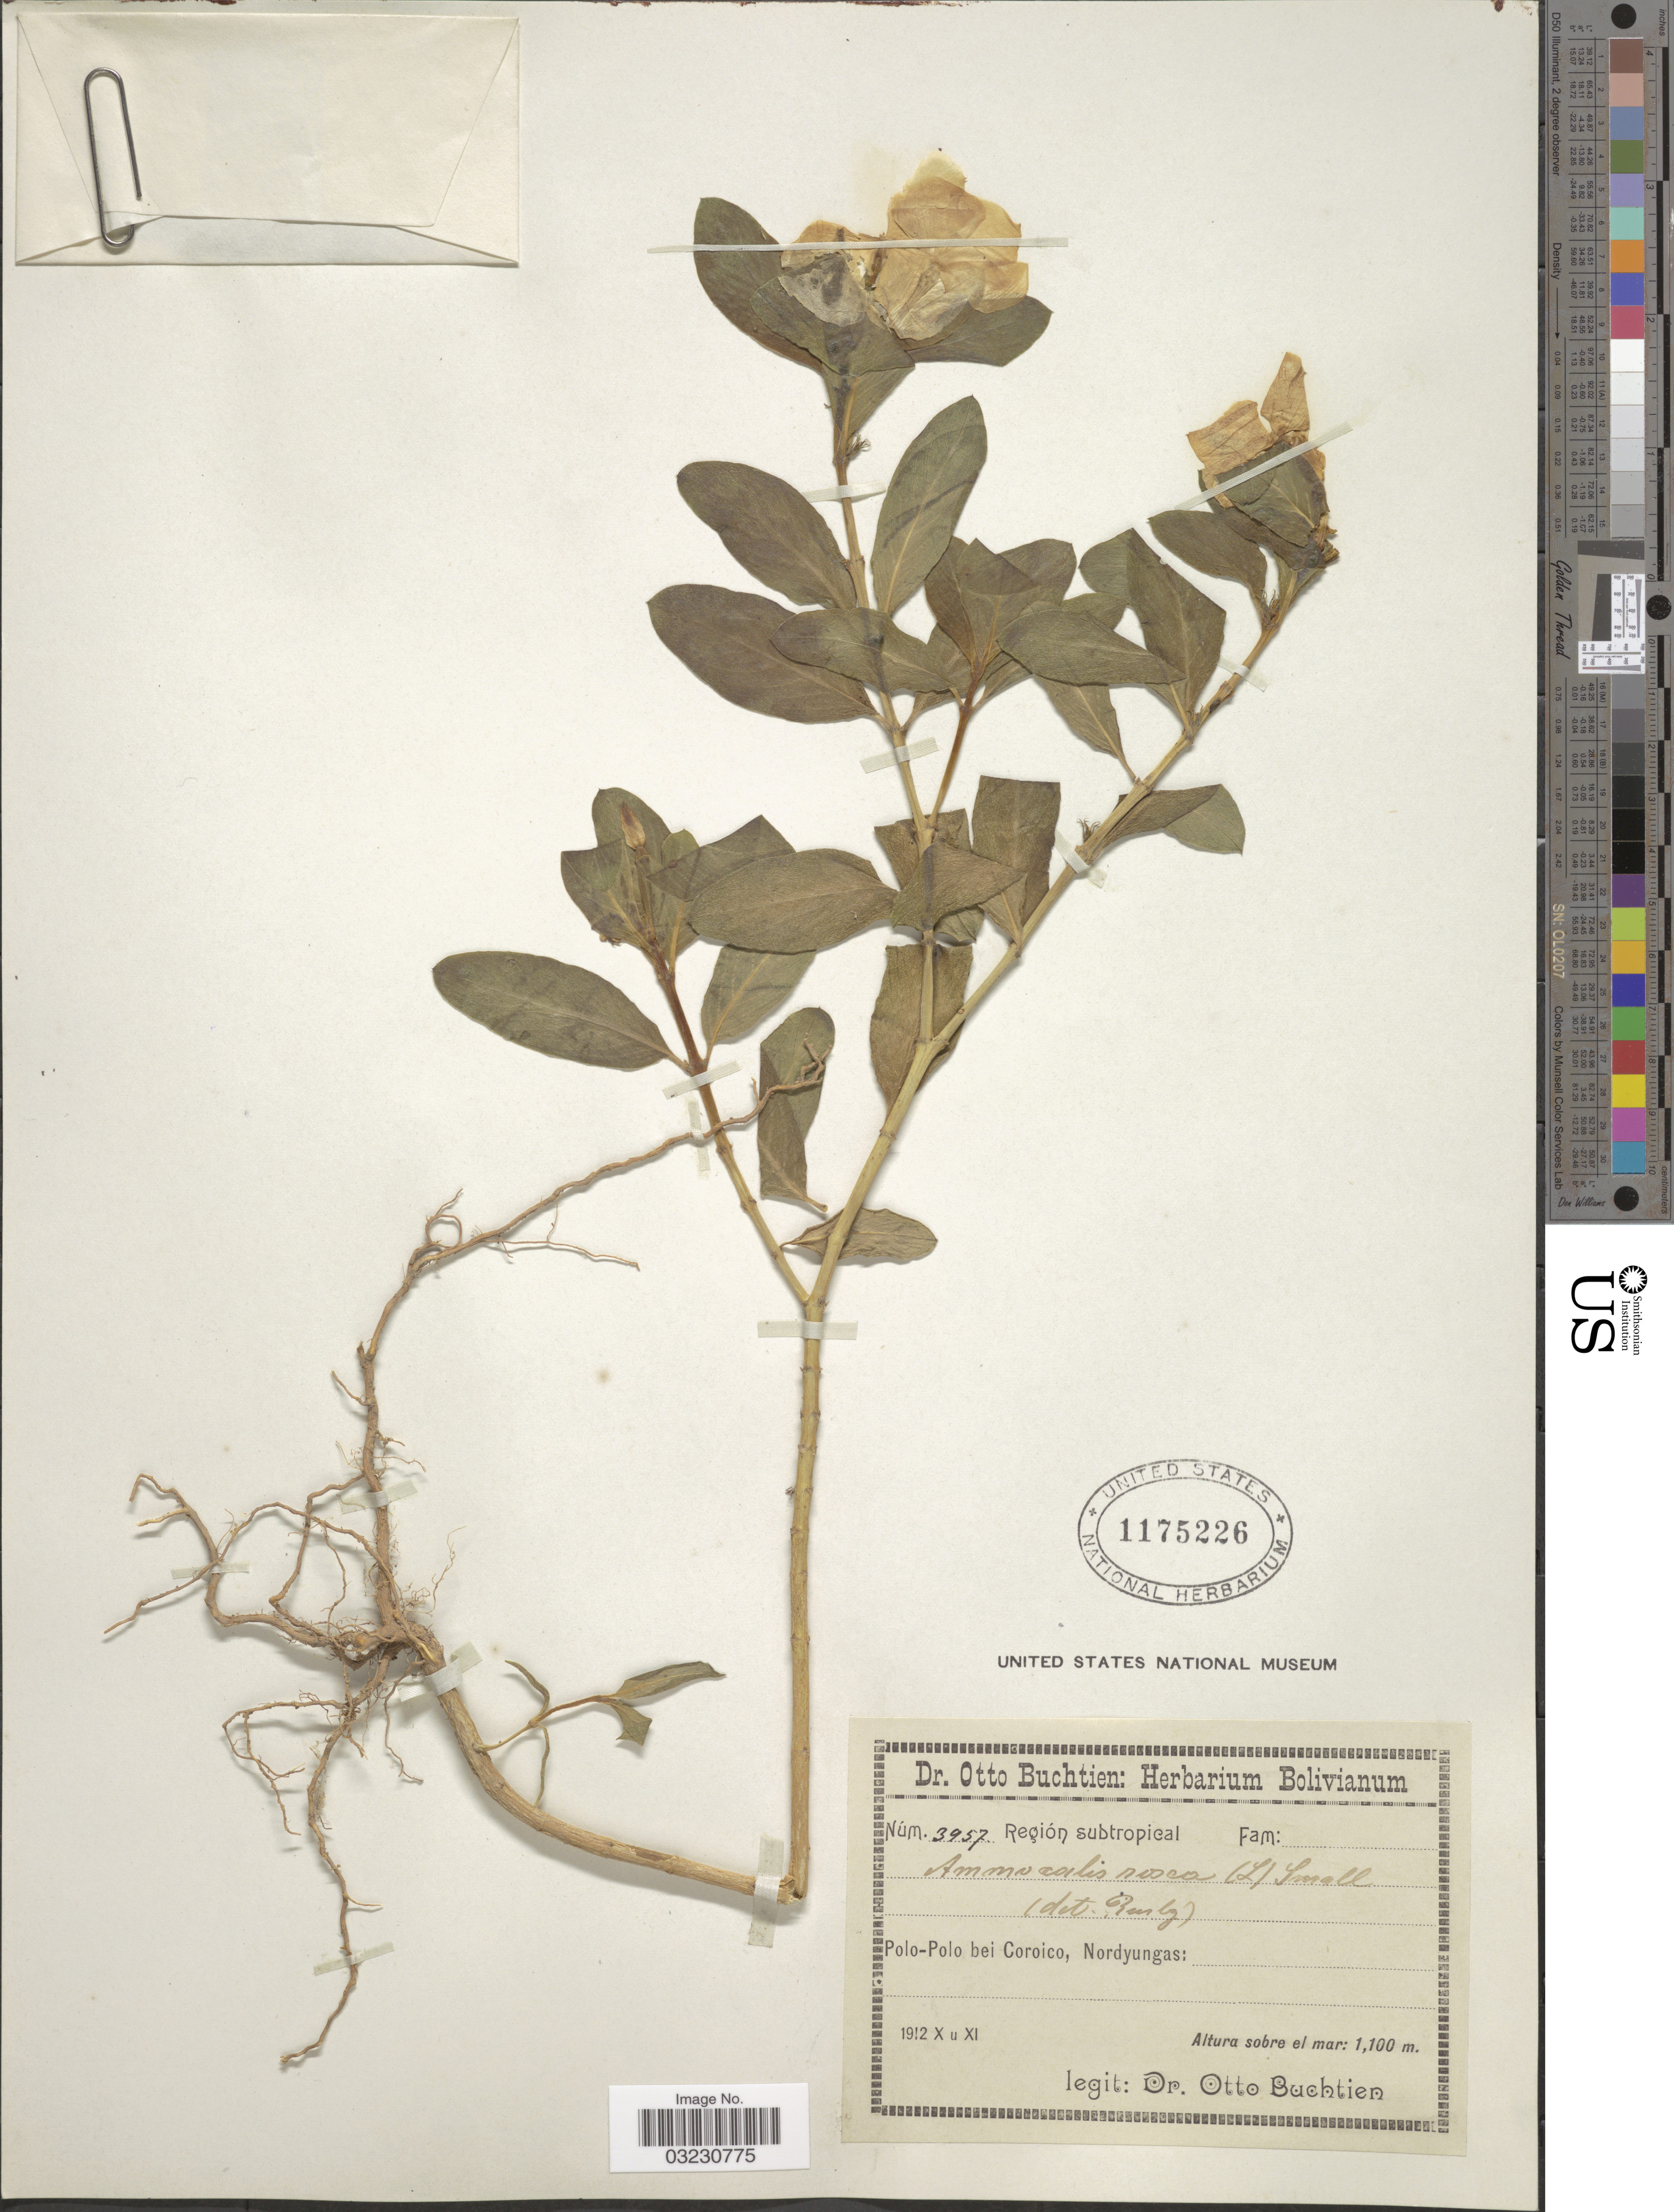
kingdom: Plantae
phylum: Tracheophyta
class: Magnoliopsida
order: Gentianales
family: Apocynaceae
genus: Catharanthus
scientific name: Catharanthus roseus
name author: (L.) G. Don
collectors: O. Buchtien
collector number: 3957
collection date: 1912-10/1912-11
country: Bolivia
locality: Polo-Polo bei Coroico, Nordyungas.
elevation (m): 1100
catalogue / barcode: US 1175226